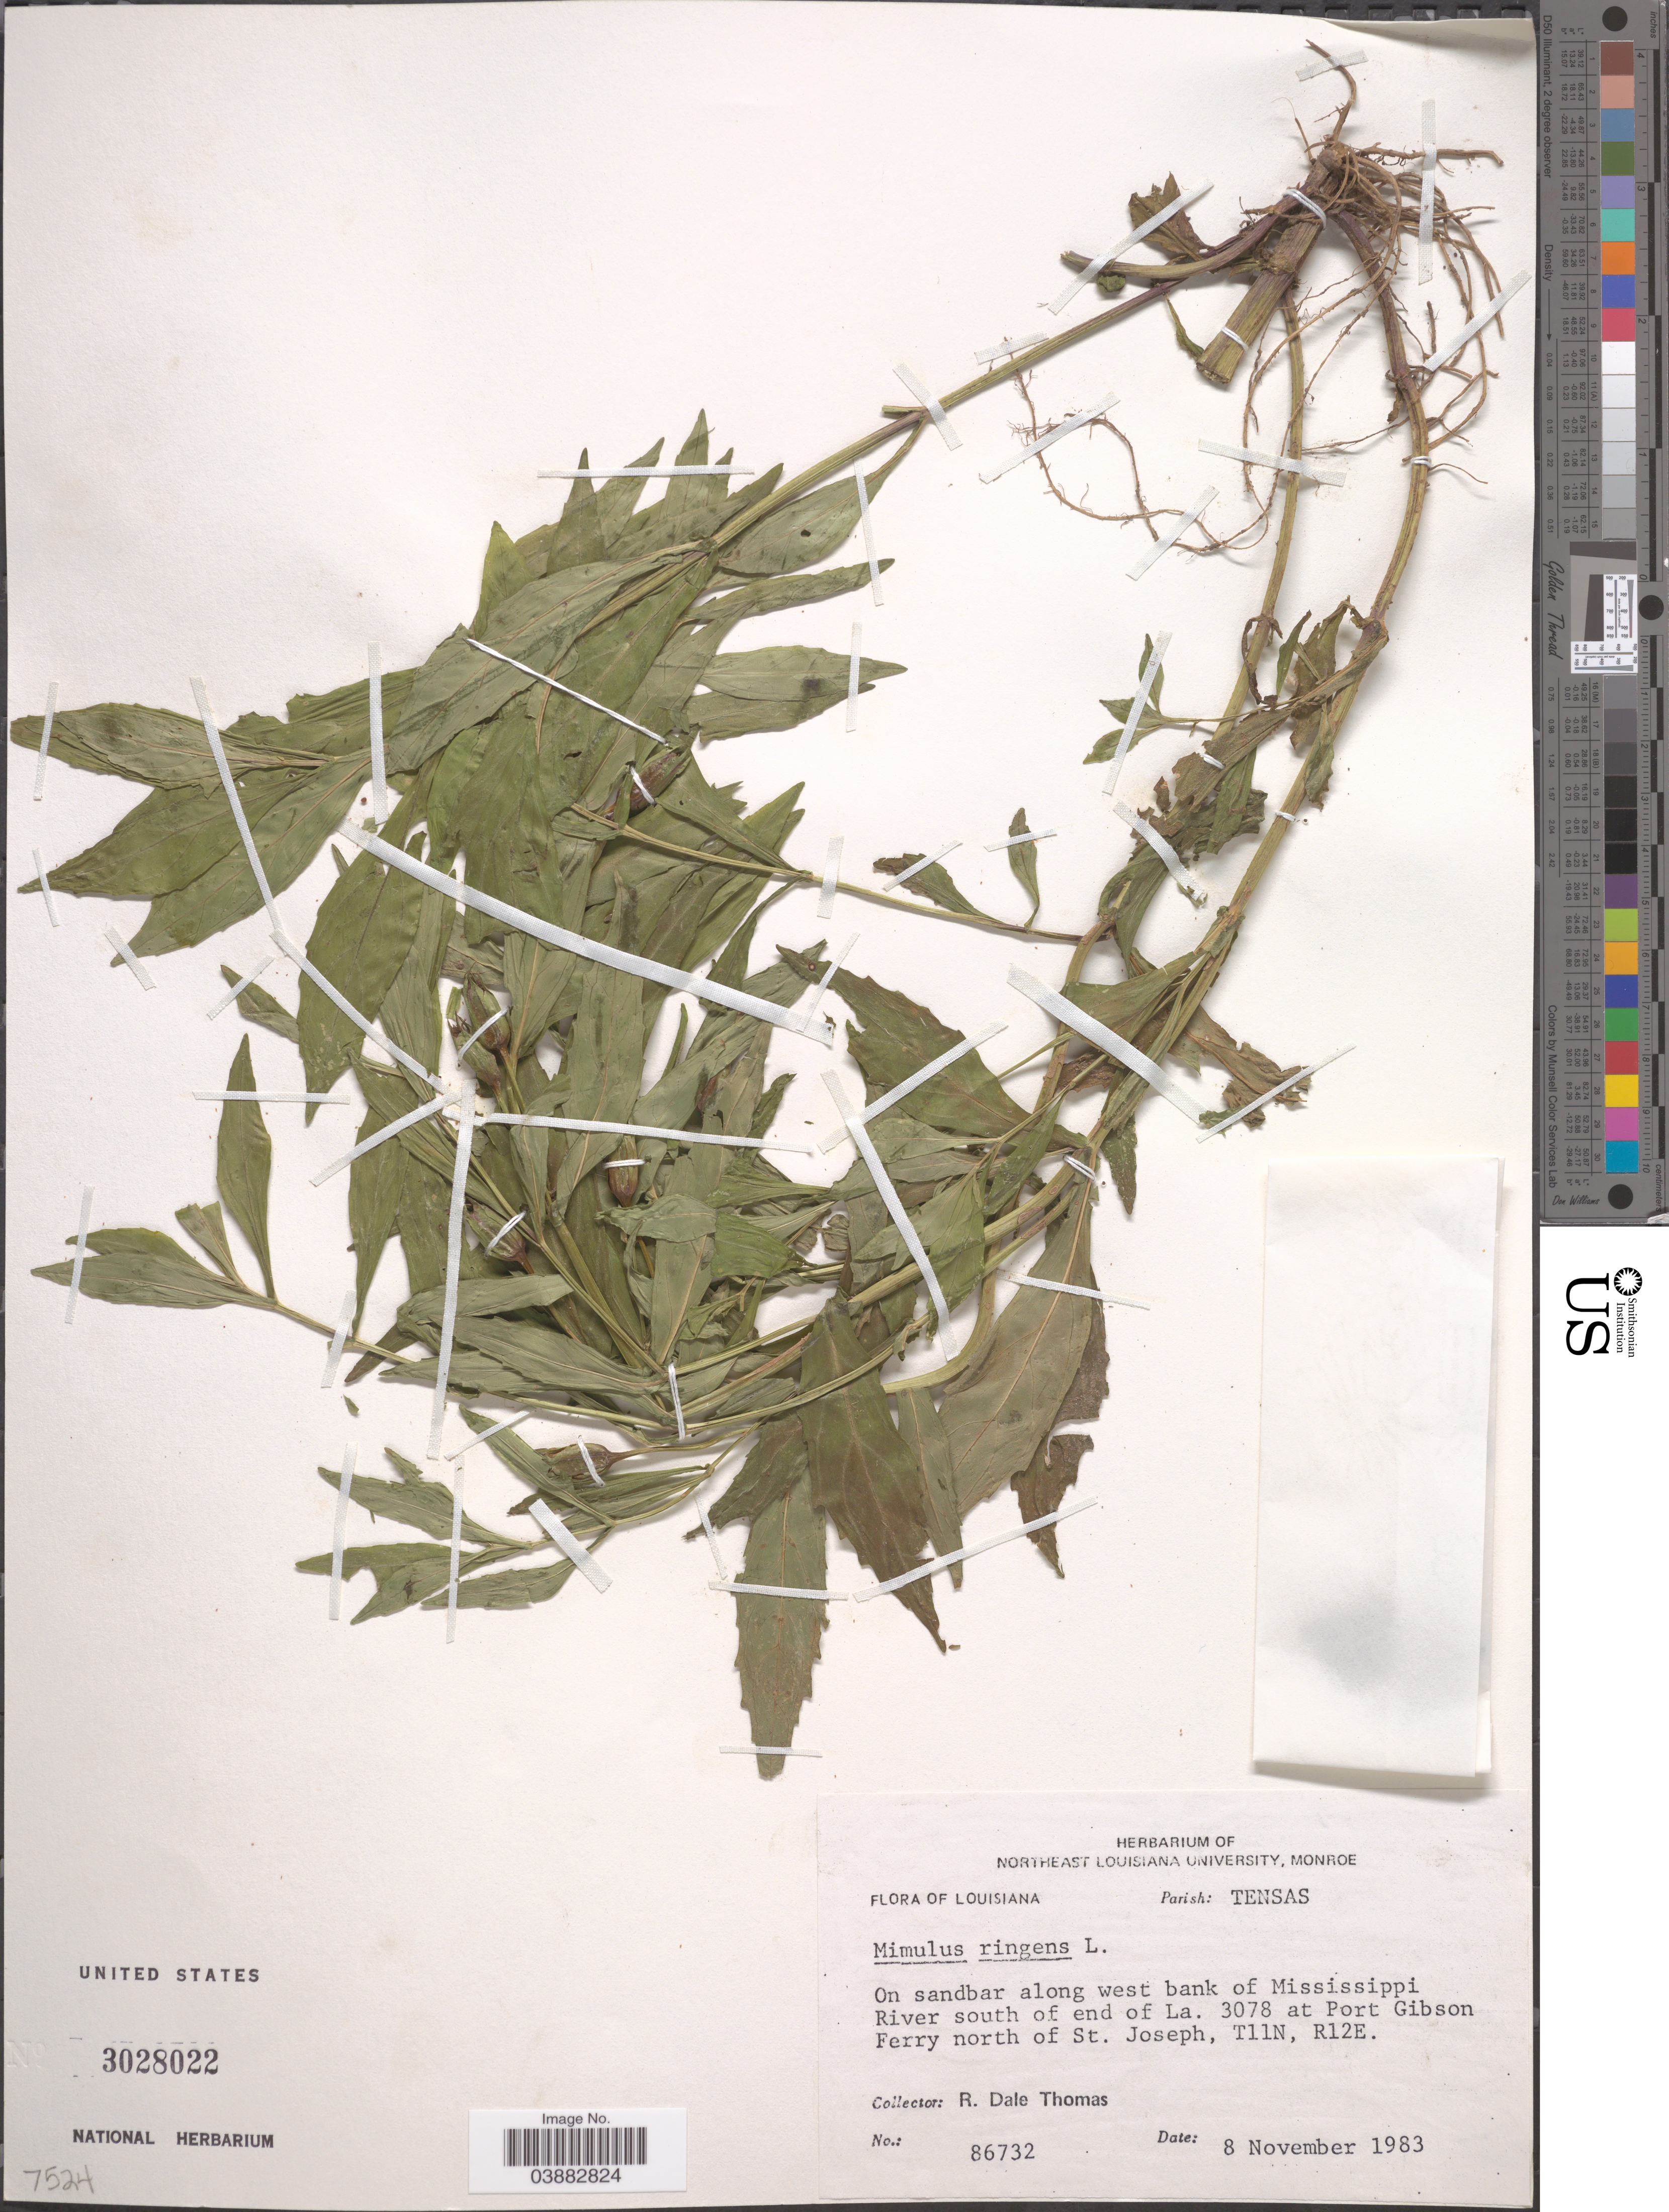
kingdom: Plantae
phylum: Tracheophyta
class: Magnoliopsida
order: Lamiales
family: Phrymaceae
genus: Mimulus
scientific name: Mimulus ringens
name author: L.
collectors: R. Thomas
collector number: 86732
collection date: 1983-11-08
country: United States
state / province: Louisiana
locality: Parish: Tensas. On sandbar along west bank of Mississippi River south of end of La. 3078 at Port Gibson Ferry north of St. Joseph, T11N, R12E.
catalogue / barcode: US 3028022